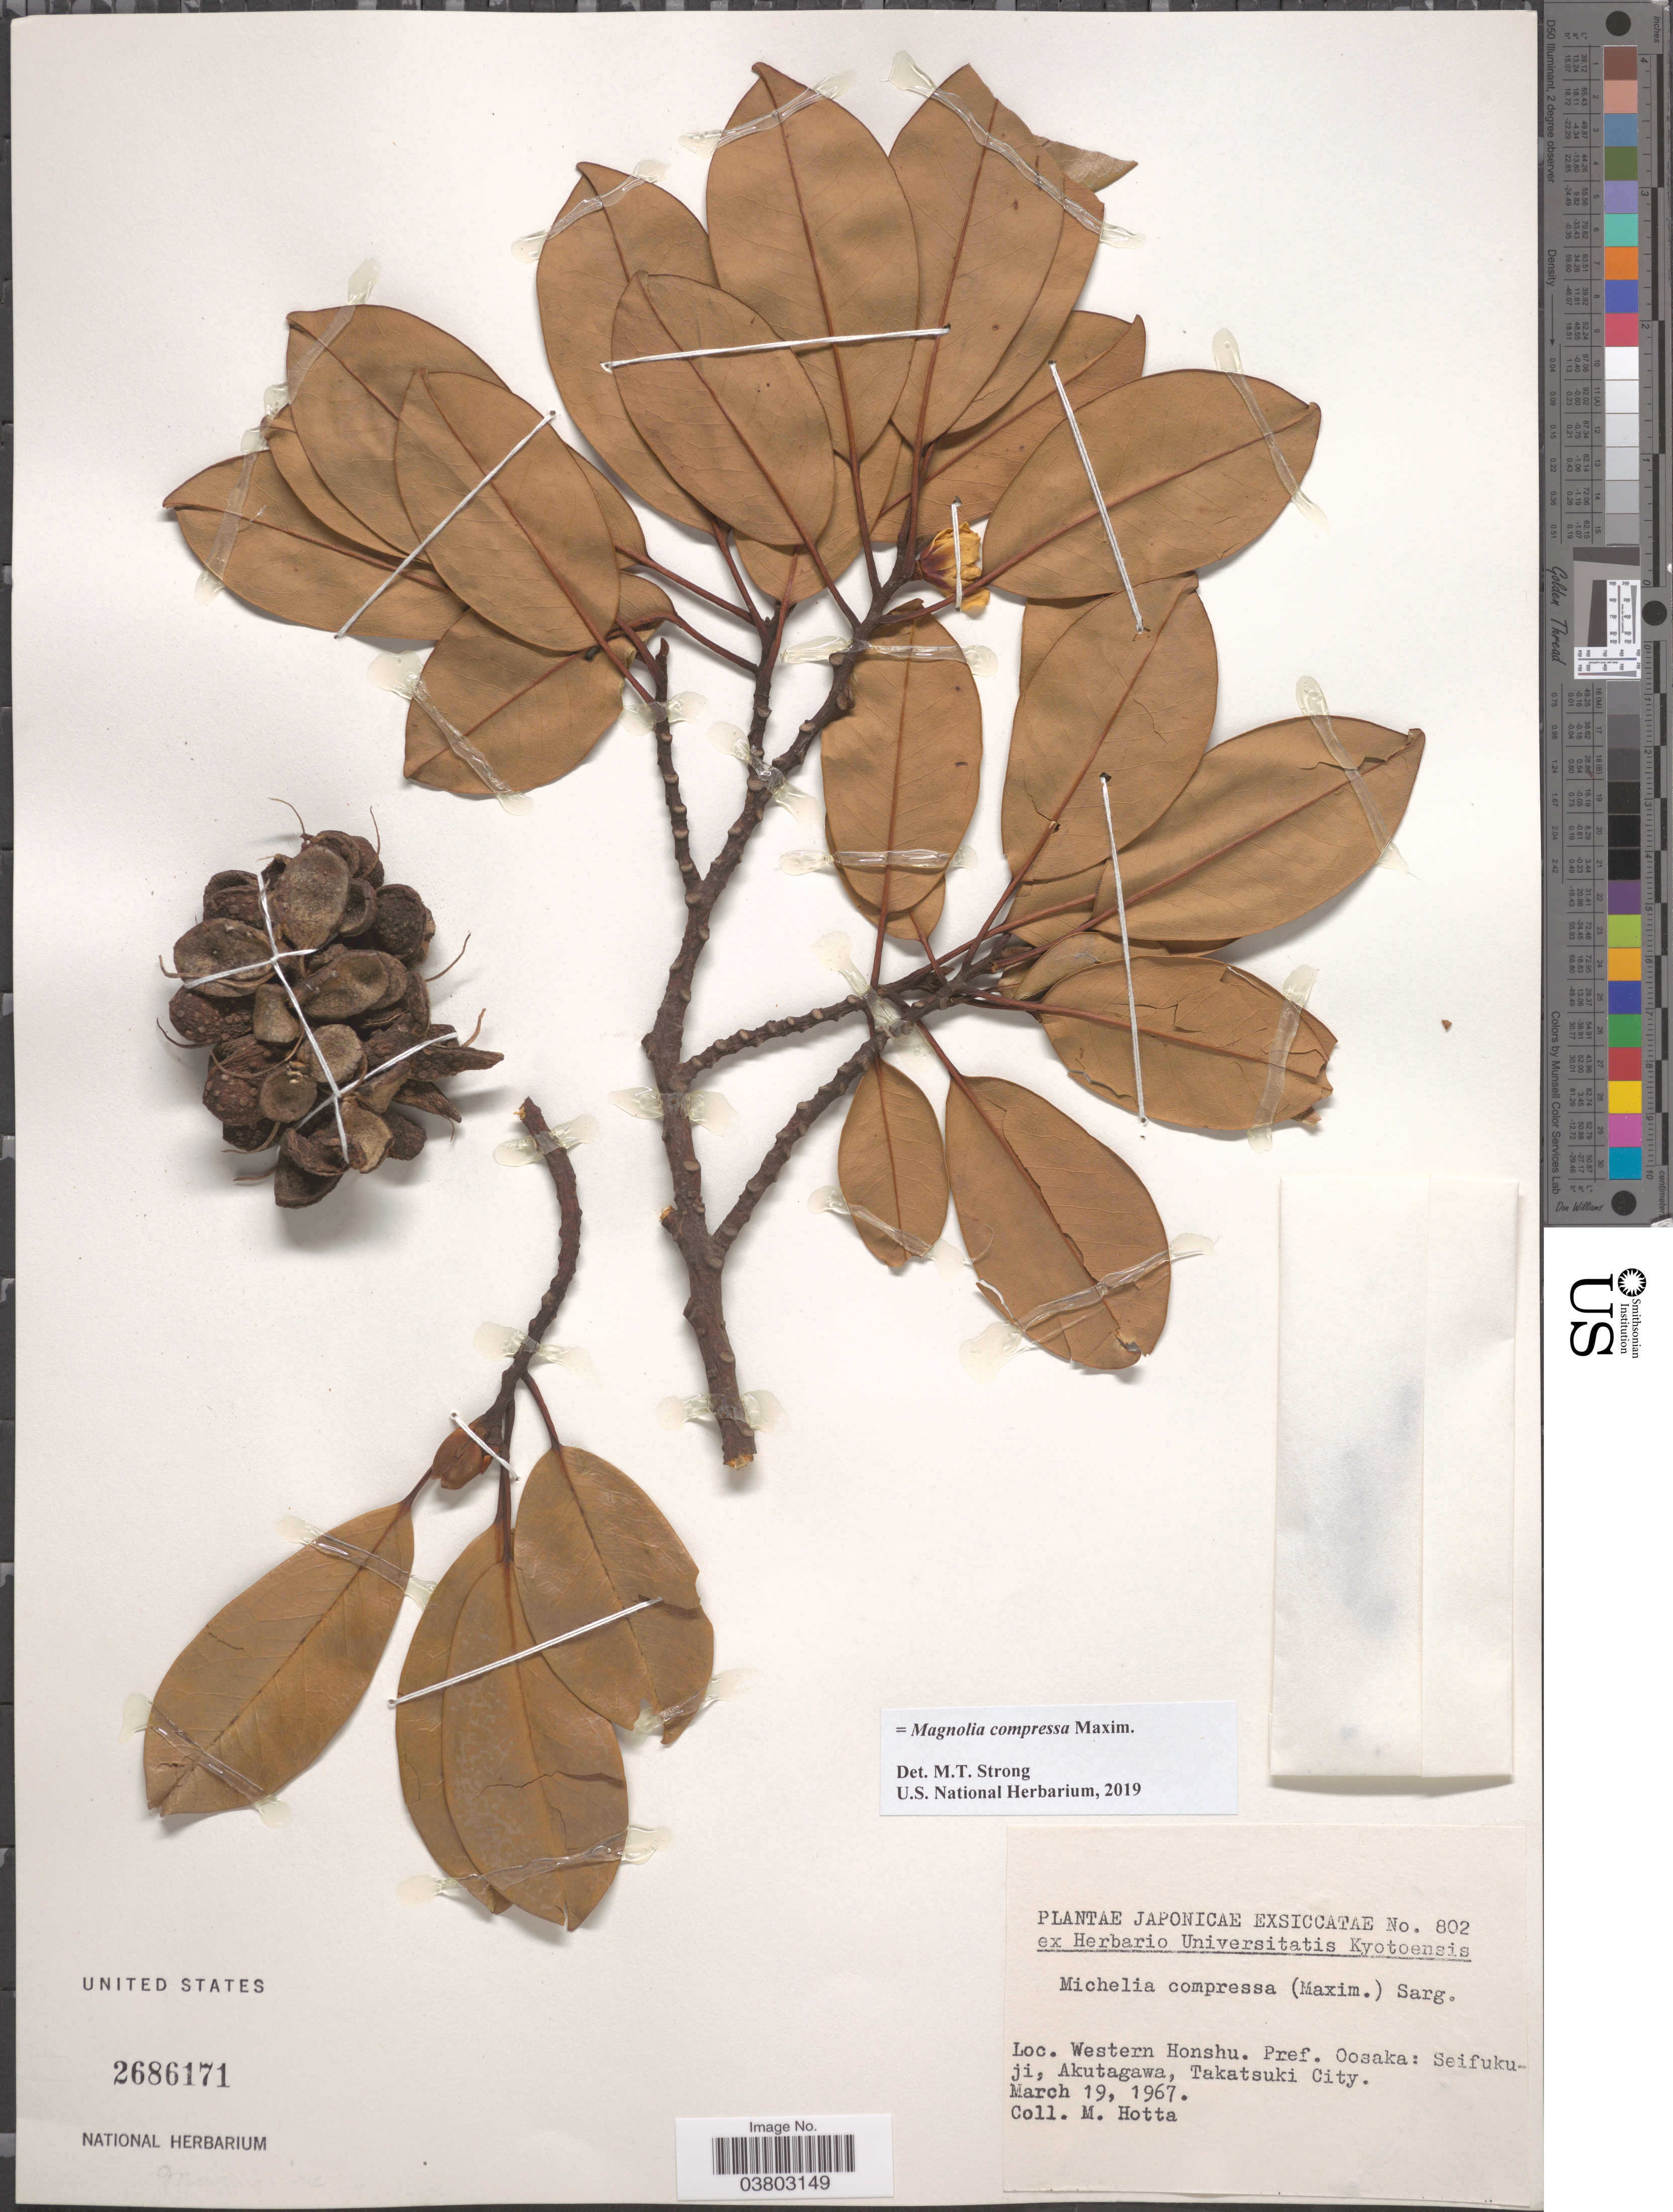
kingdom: Plantae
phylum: Tracheophyta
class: Magnoliopsida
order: Magnoliales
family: Magnoliaceae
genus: Magnolia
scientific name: Magnolia compressa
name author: Maxim.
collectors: M. Hotta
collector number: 802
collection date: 1967-03-19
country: Japan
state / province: Osaka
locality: Western Honshu. Pref Oosaka: Seifukuji, Akutagawa, Takatsuki City.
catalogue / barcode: US 2686171